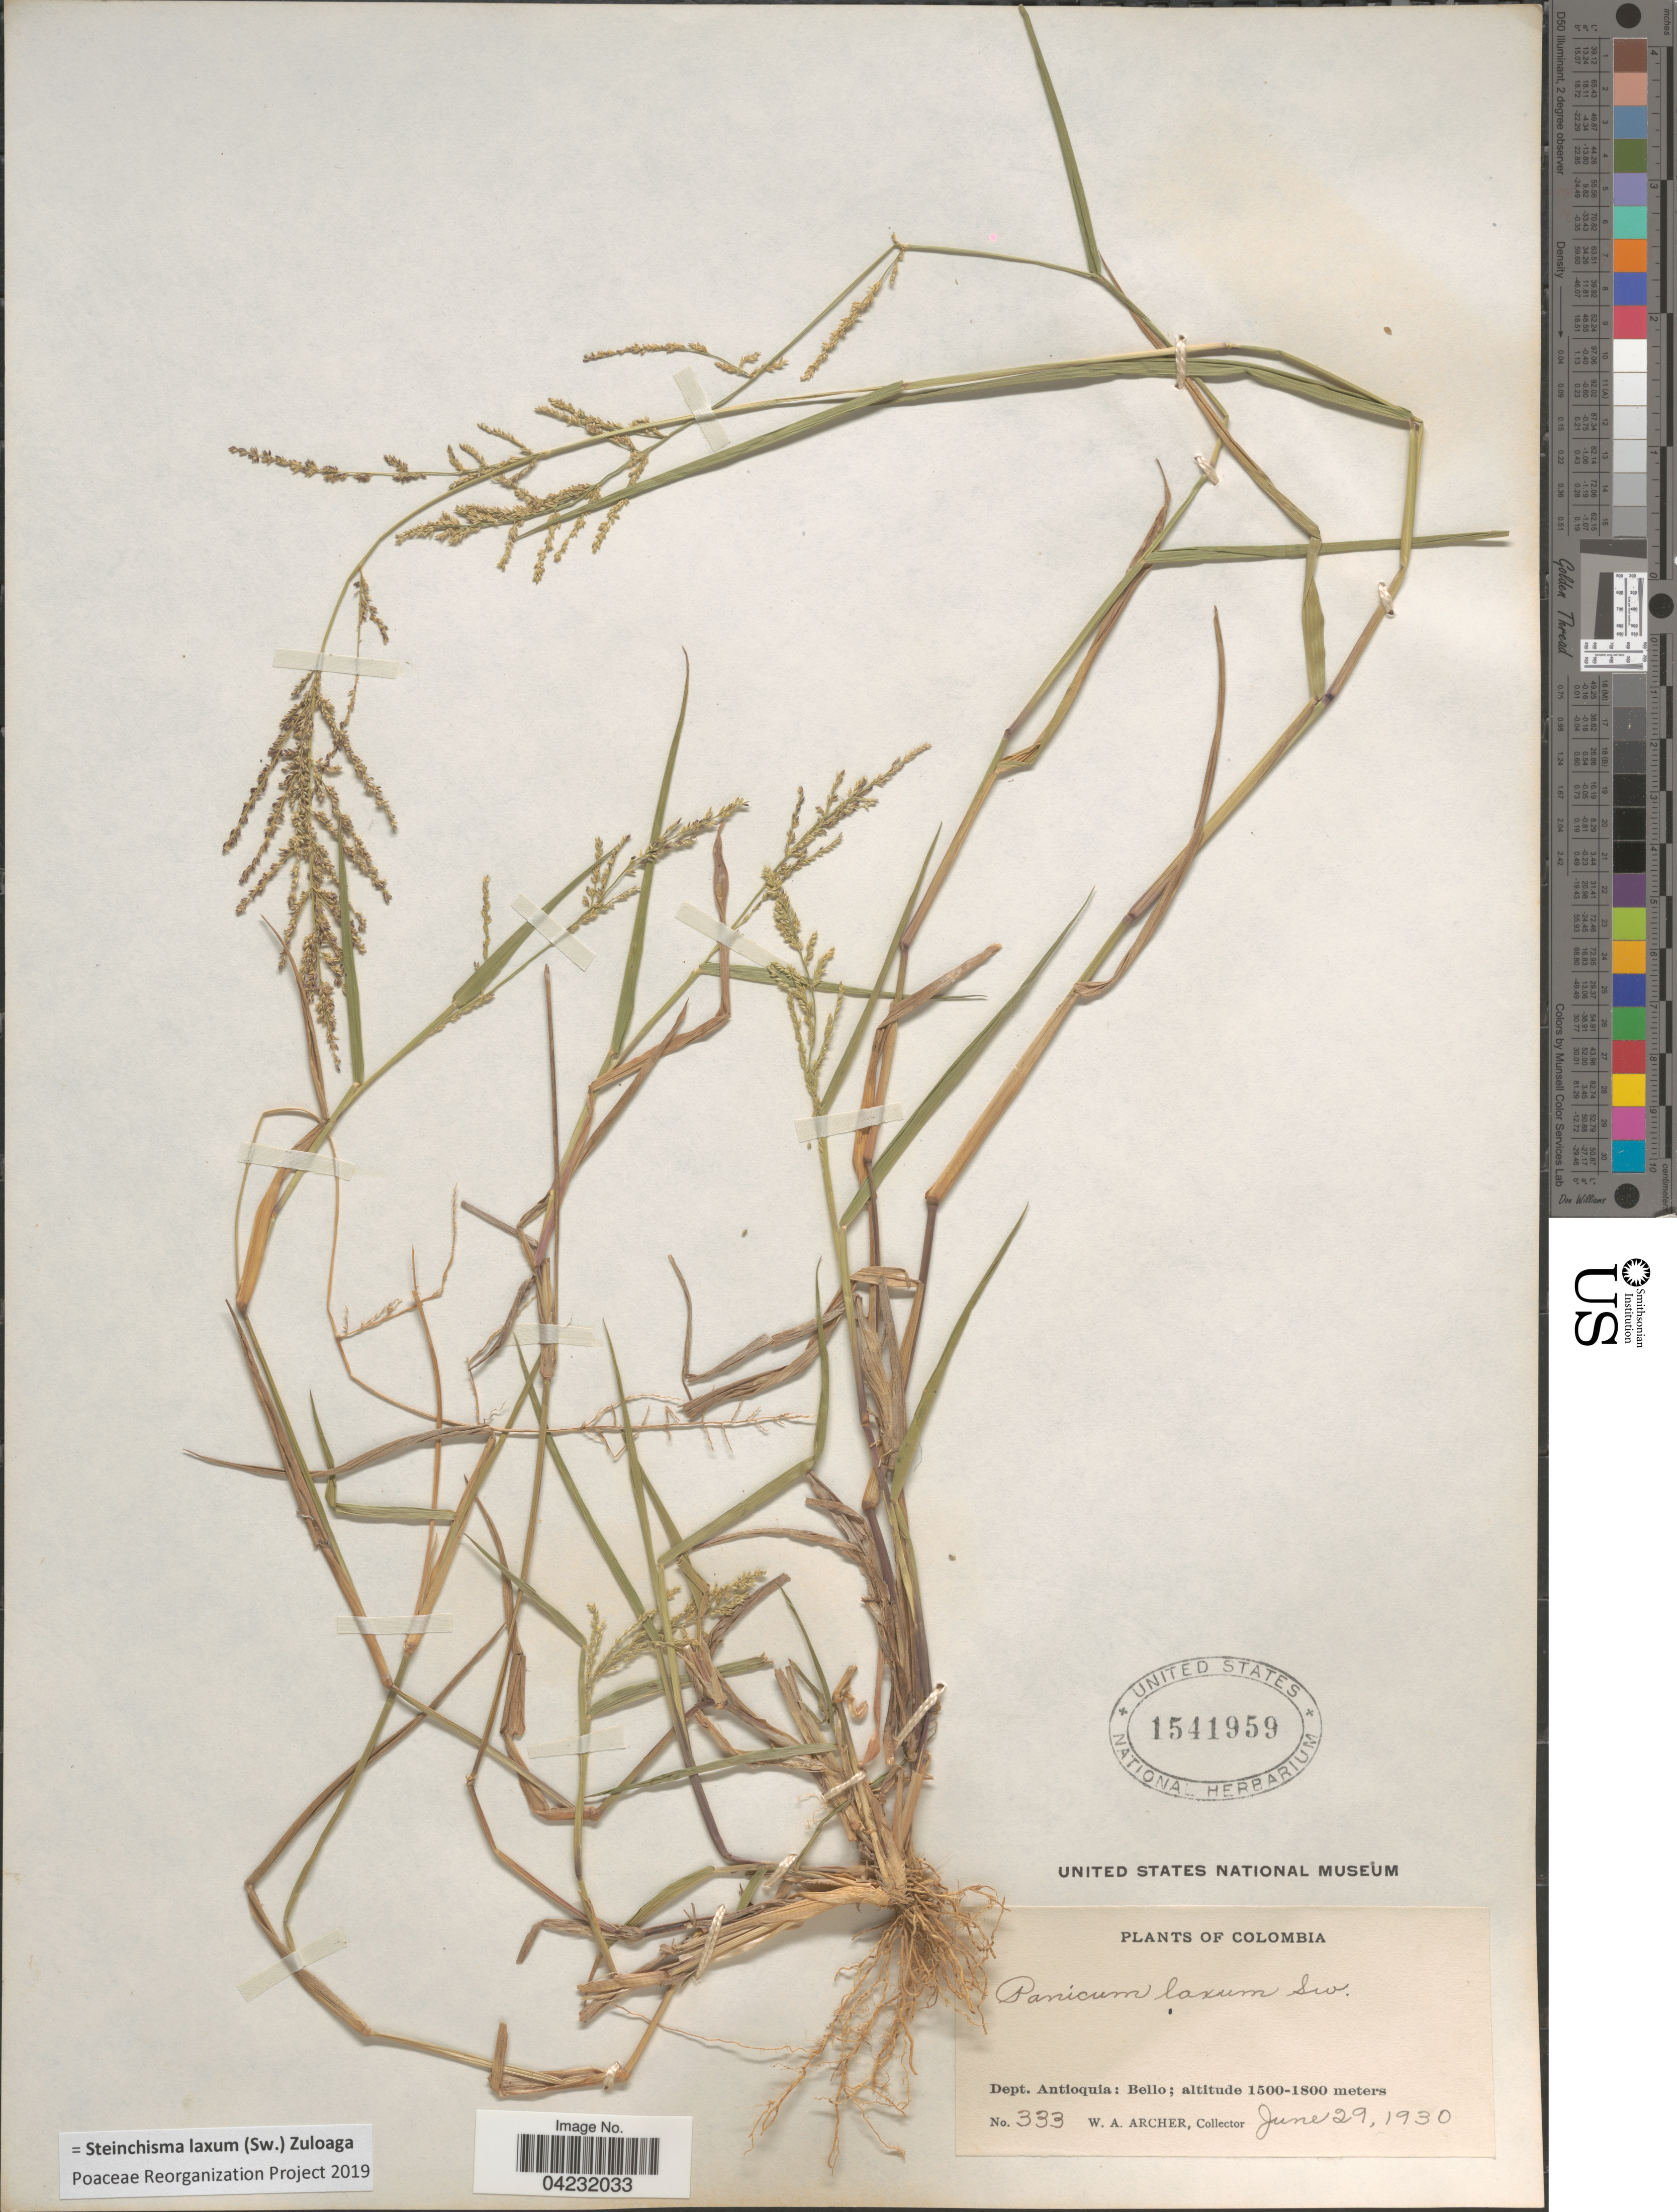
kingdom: Plantae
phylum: Tracheophyta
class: Liliopsida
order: Poales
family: Poaceae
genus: Steinchisma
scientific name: Steinchisma laxum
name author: (Sw.) Zuloaga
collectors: W. Archer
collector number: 333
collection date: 1930-06-29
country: Colombia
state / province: Antioquia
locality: Dept. Antioquia: Bello.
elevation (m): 1500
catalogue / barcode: US 1541959